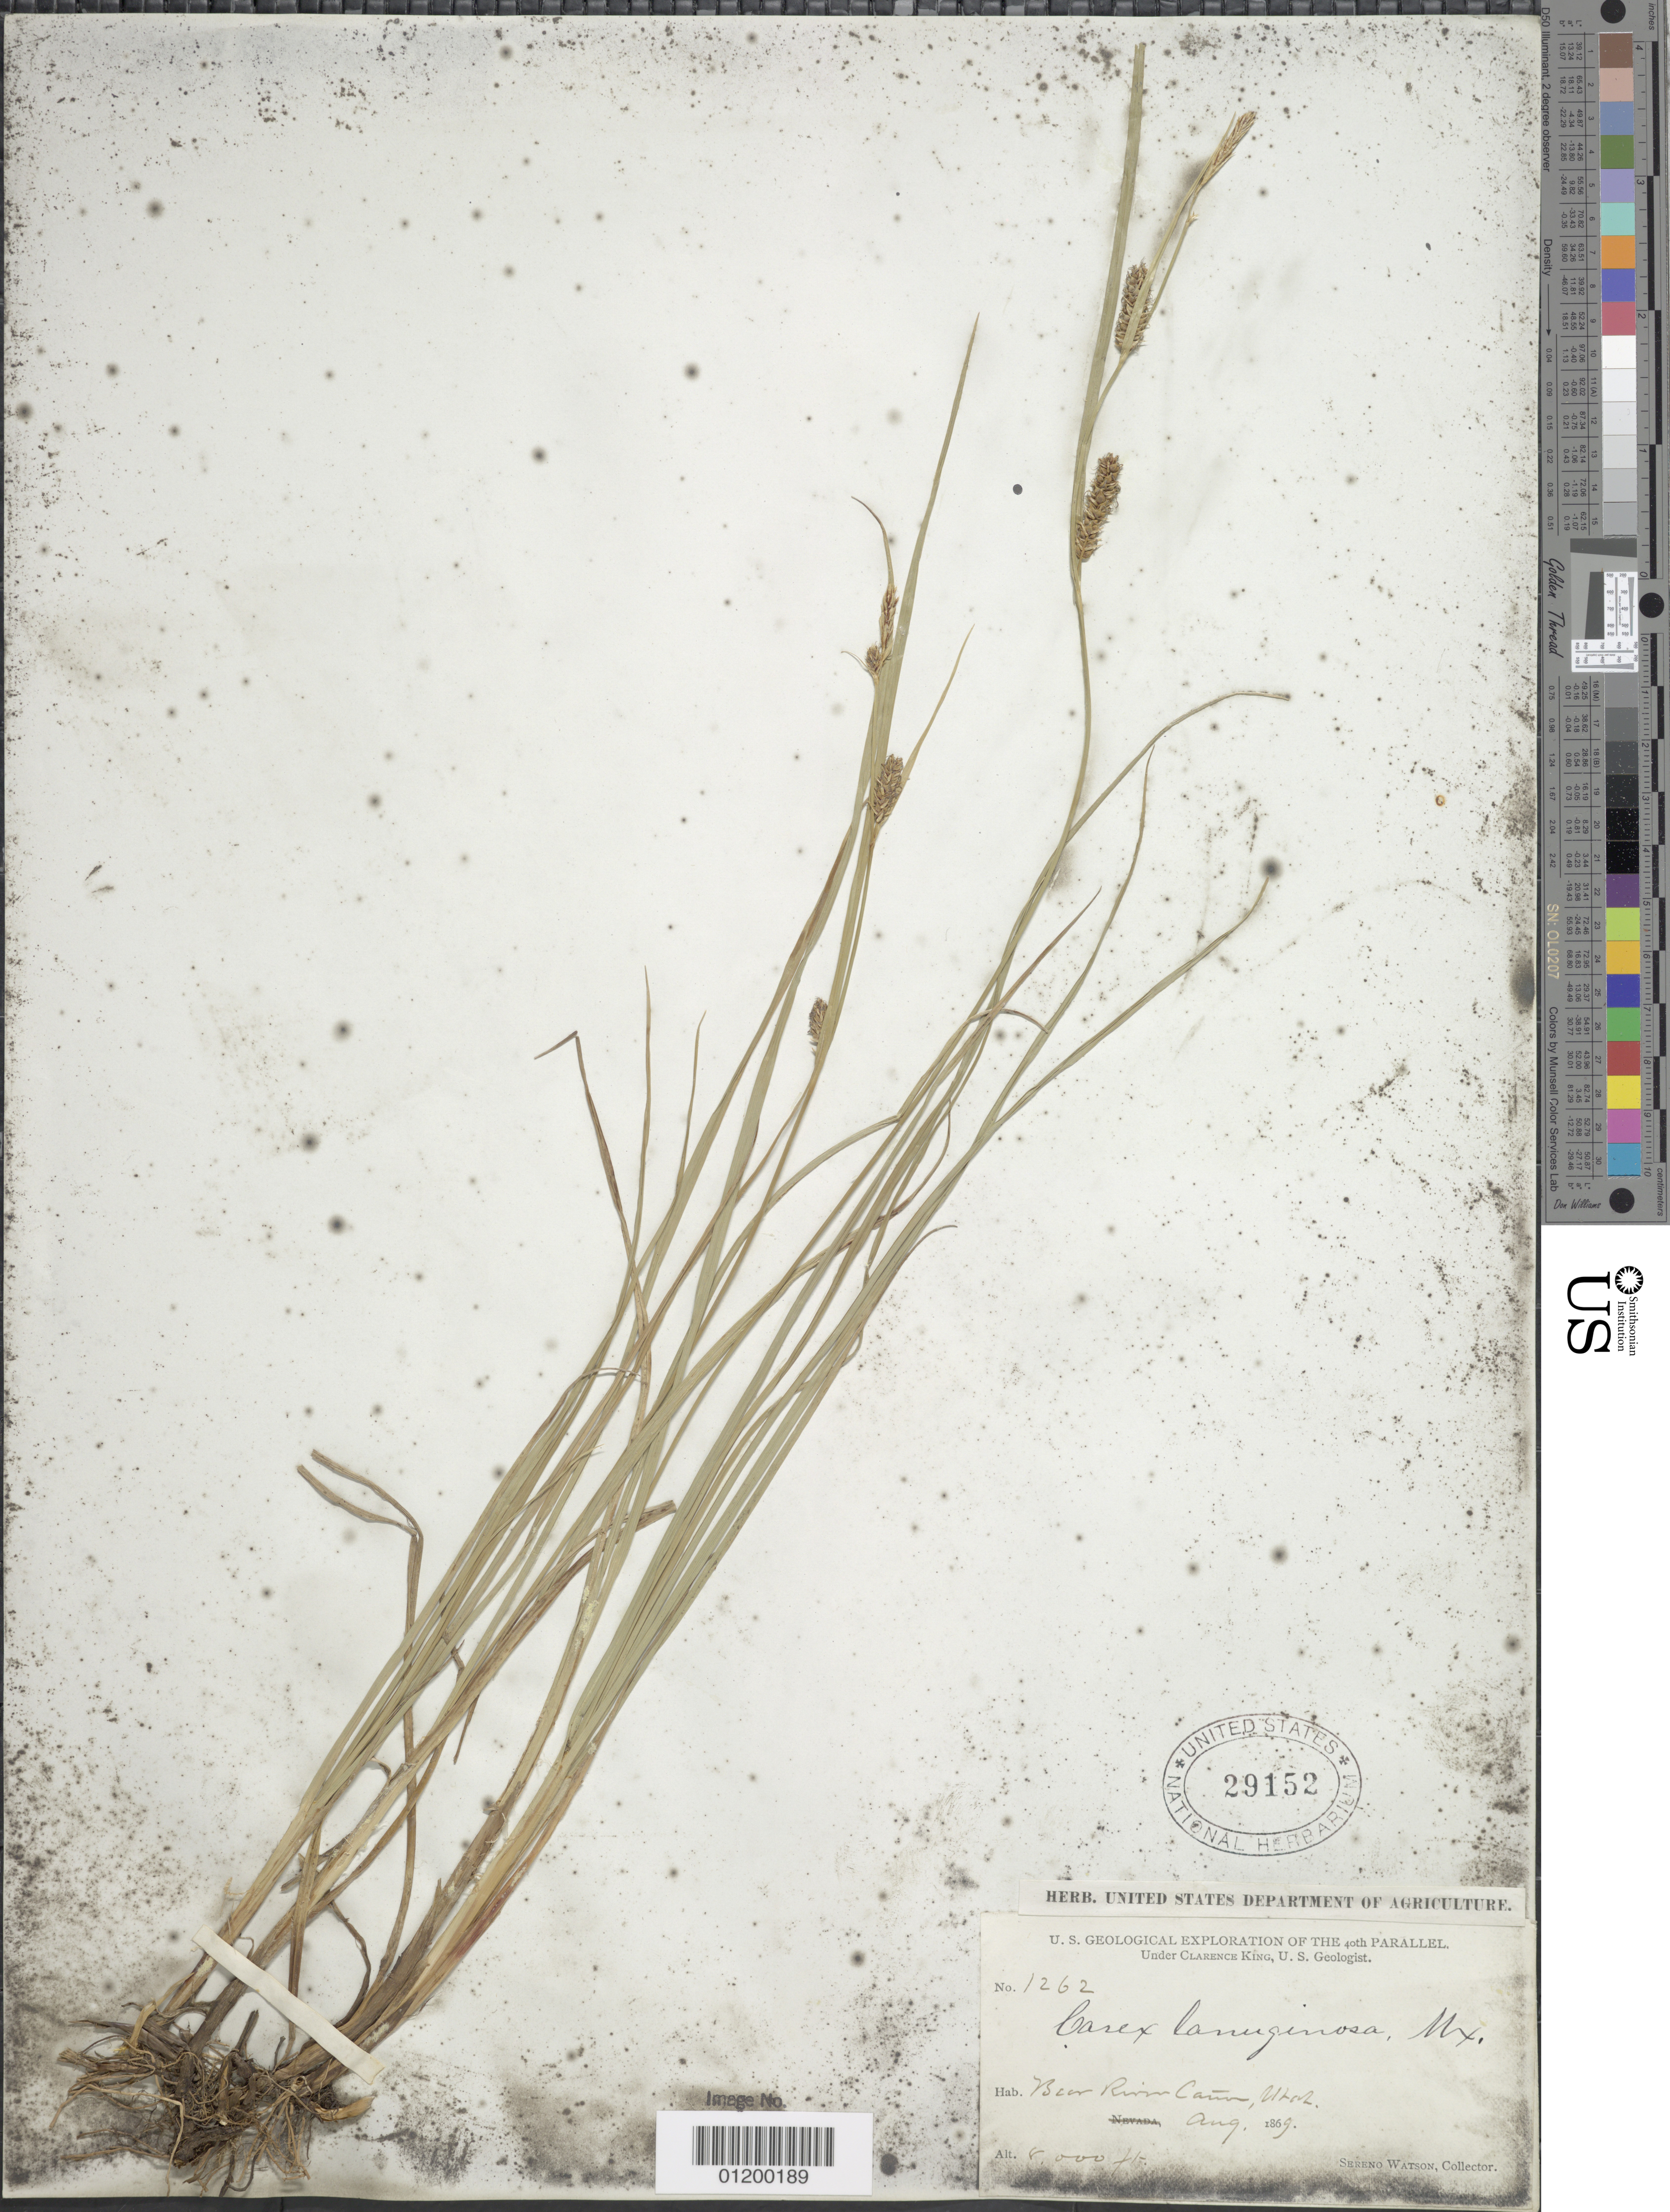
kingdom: Plantae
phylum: Tracheophyta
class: Liliopsida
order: Poales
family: Cyperaceae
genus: Carex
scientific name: Carex pellita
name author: Muhl. ex Willd.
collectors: S. Watson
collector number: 1262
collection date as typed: Aug1869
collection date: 1869-08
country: United States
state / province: Utah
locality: Bear River Canyon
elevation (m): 2438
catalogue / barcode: US 29152